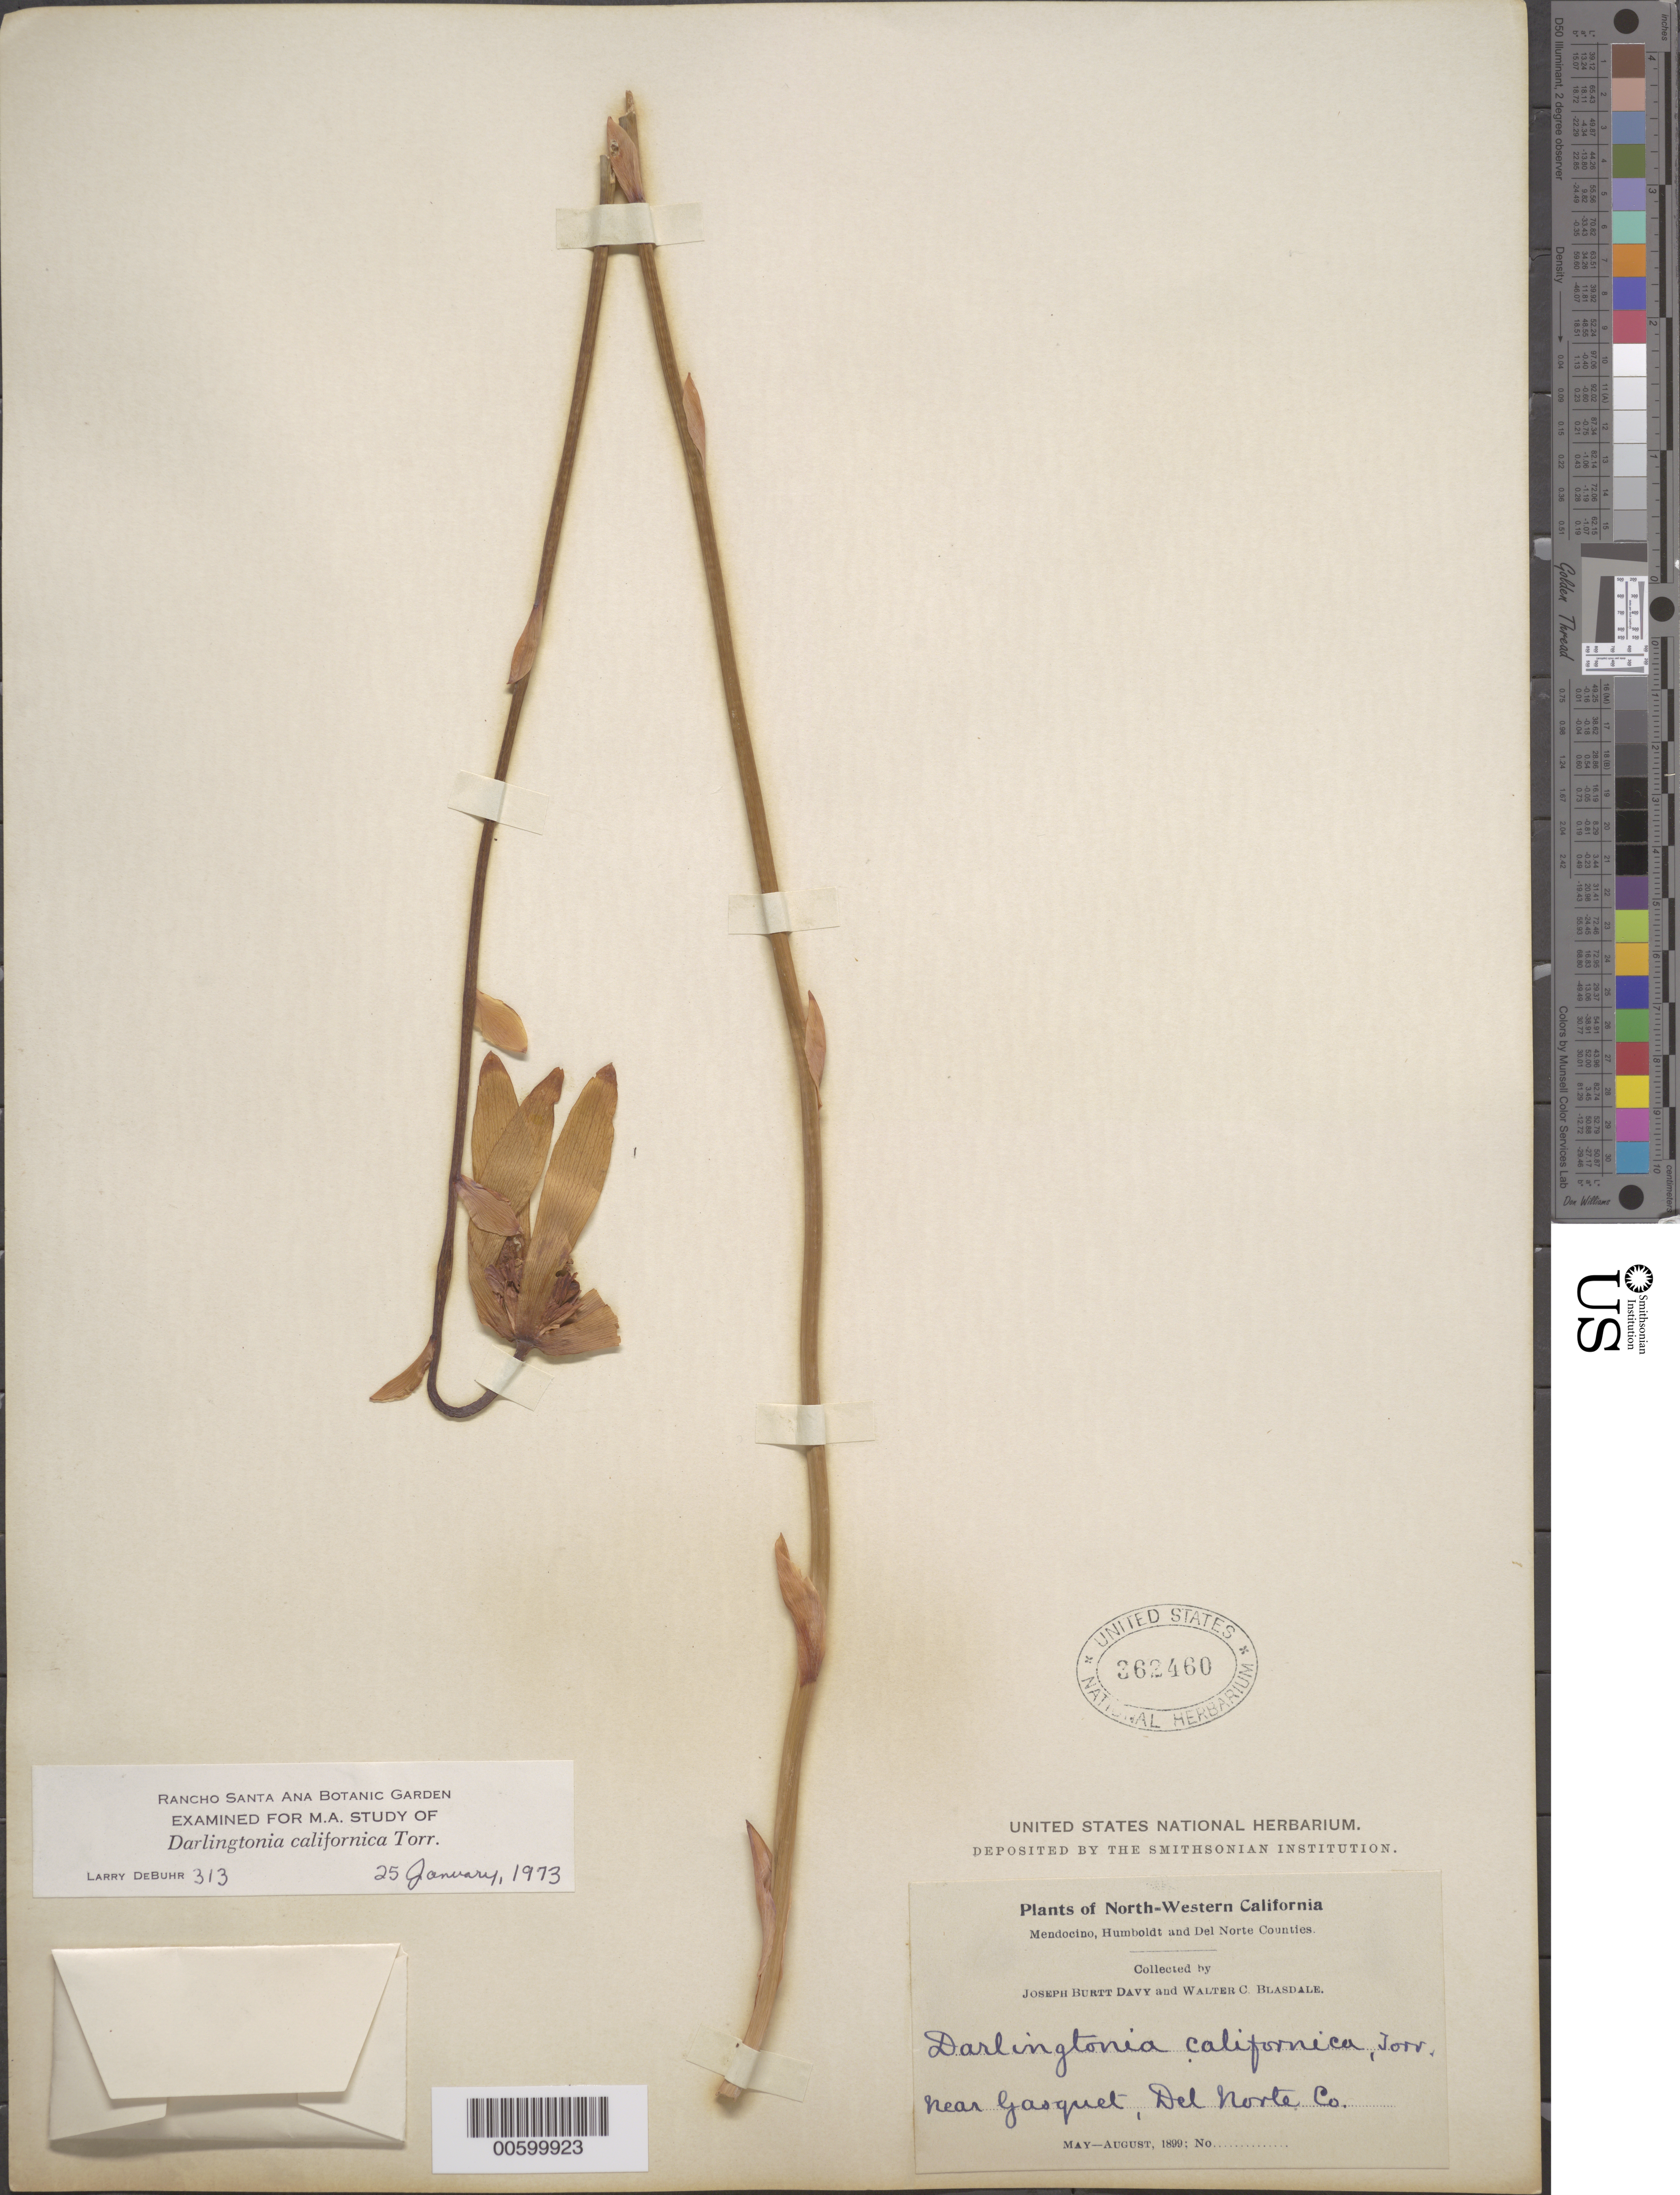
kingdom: Plantae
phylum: Tracheophyta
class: Magnoliopsida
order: Ericales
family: Sarraceniaceae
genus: Darlingtonia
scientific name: Darlingtonia californica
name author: Torr.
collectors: J. Burtt Davy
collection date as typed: May 1899 to -- Aug 1899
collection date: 1899-05/1899-08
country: United States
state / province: California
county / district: Del Norte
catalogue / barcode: US 362460